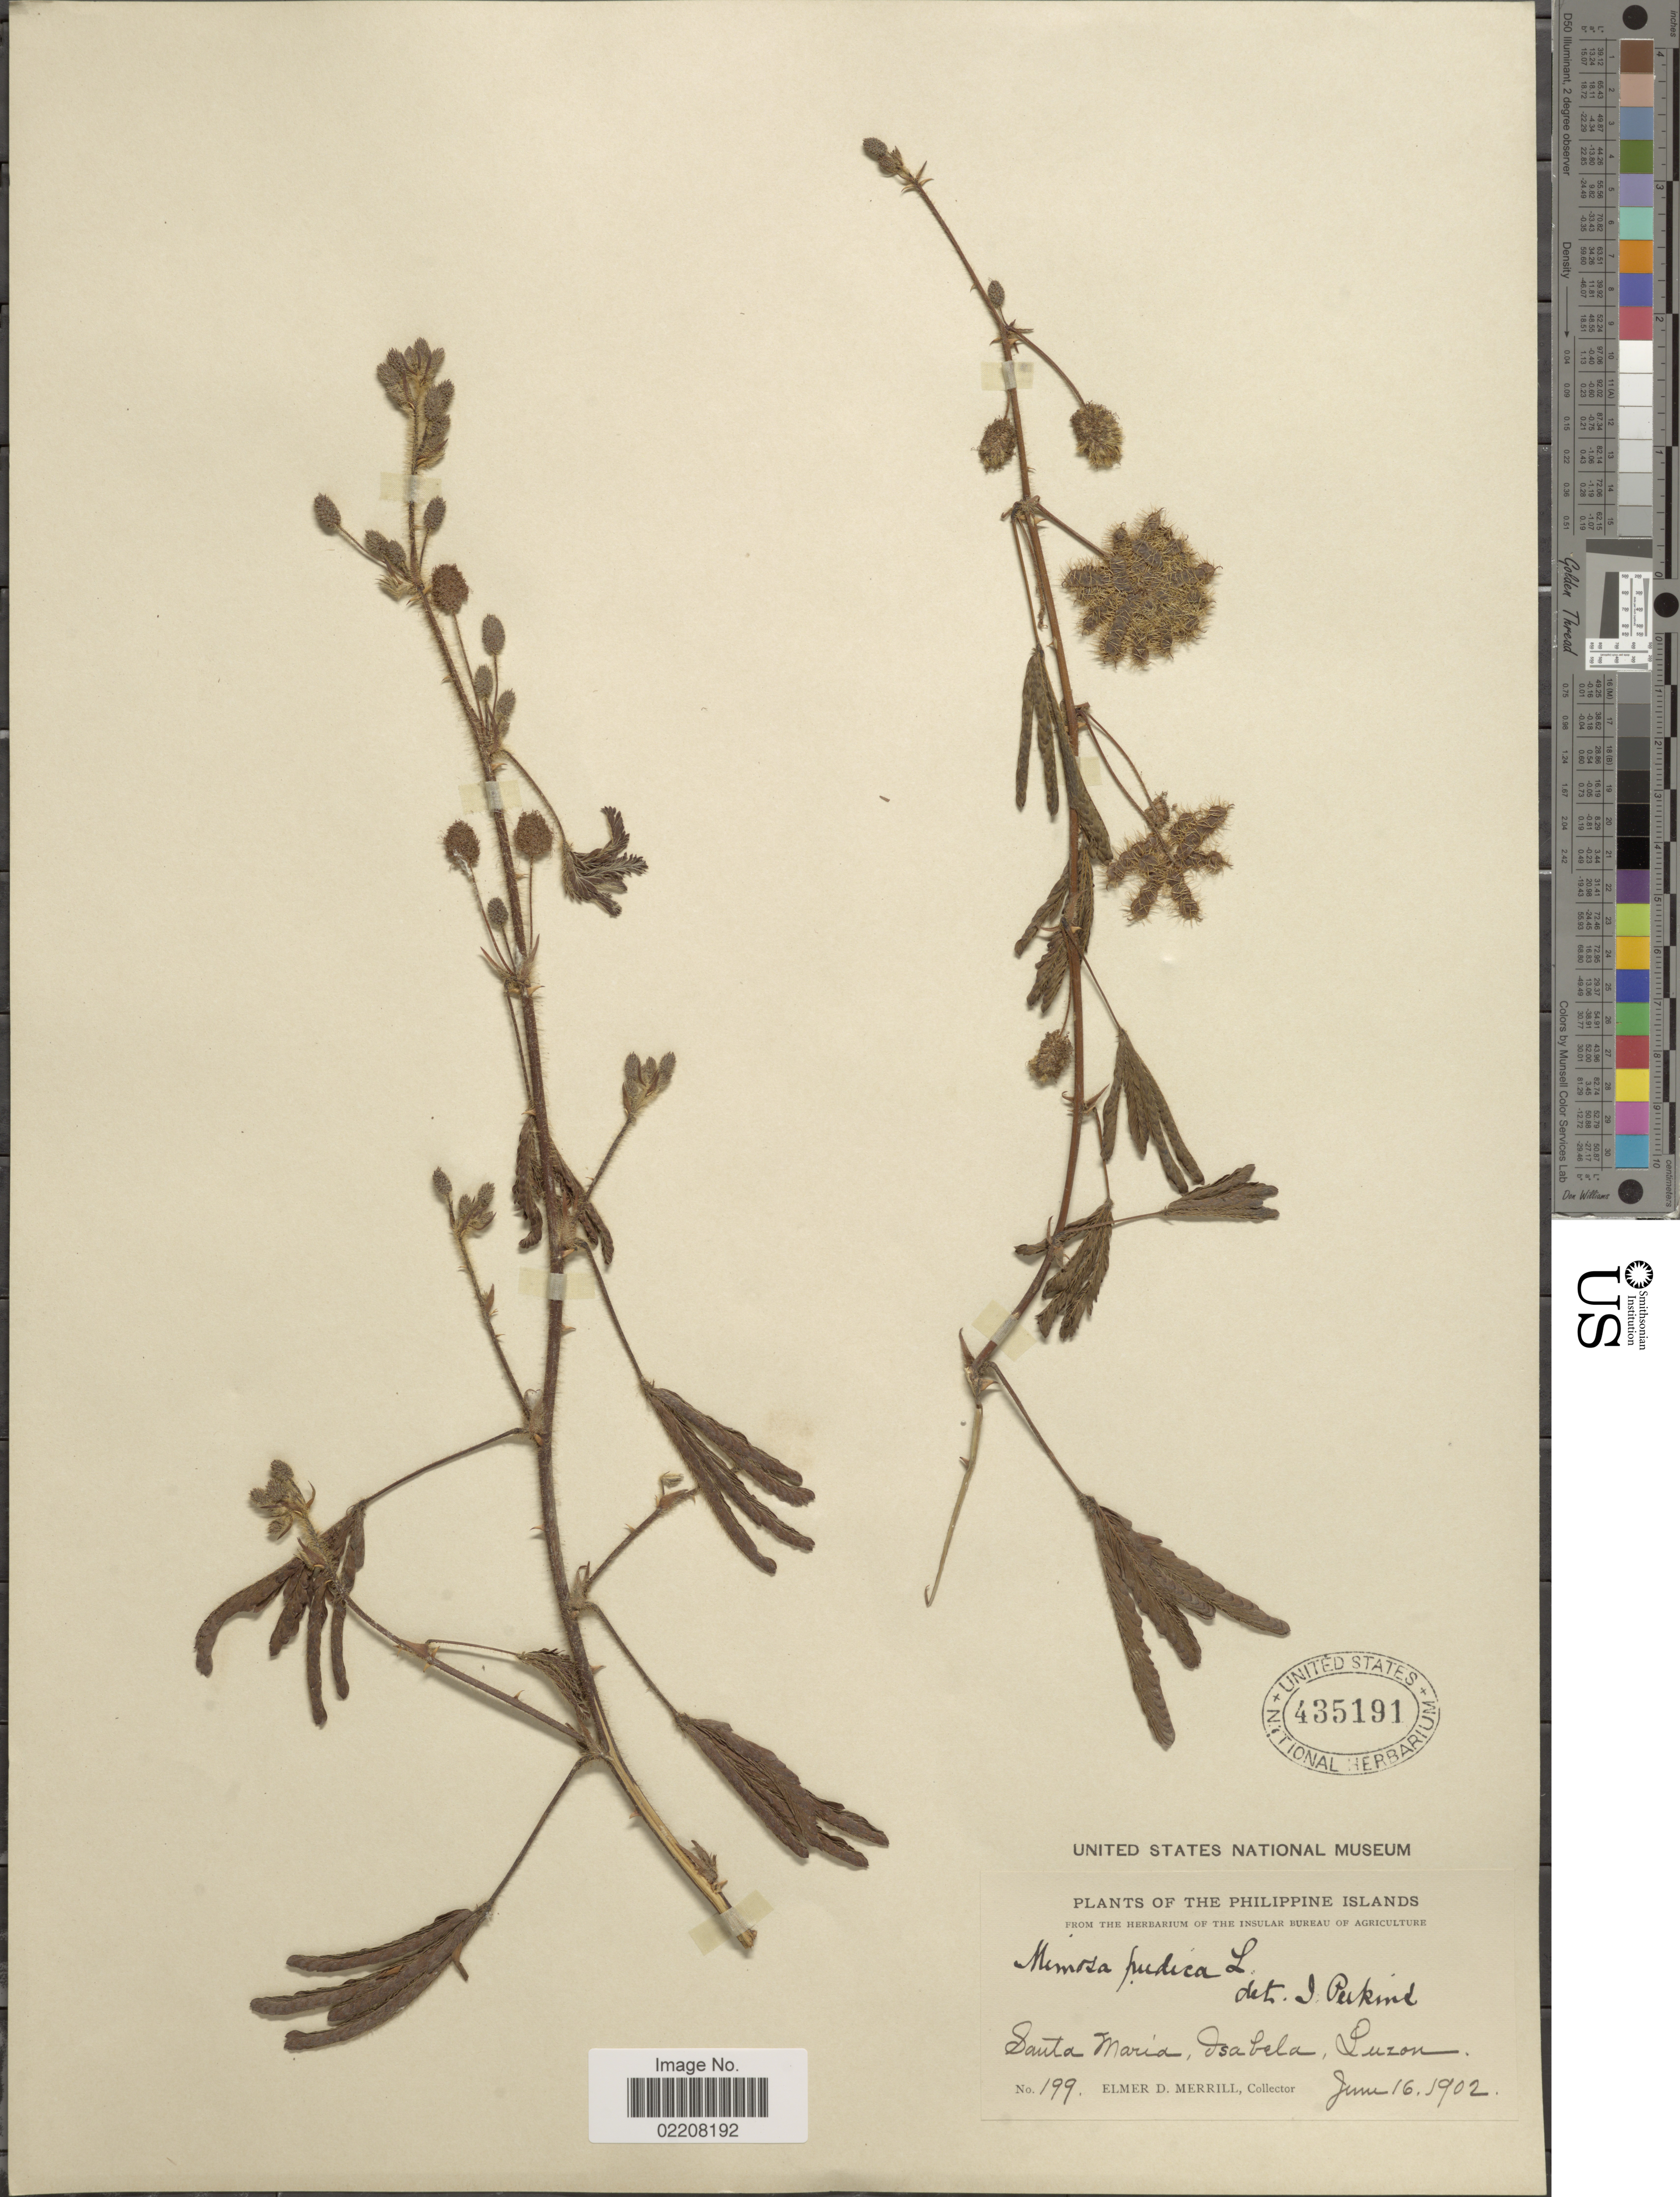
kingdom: Plantae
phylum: Tracheophyta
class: Magnoliopsida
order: Fabales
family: Fabaceae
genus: Mimosa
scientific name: Mimosa sp.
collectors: E. D. Merrill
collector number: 199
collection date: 1902-06-16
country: Philippines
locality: Philippine Islands. Santa Maria, Isabela, Luzon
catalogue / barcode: US 435191